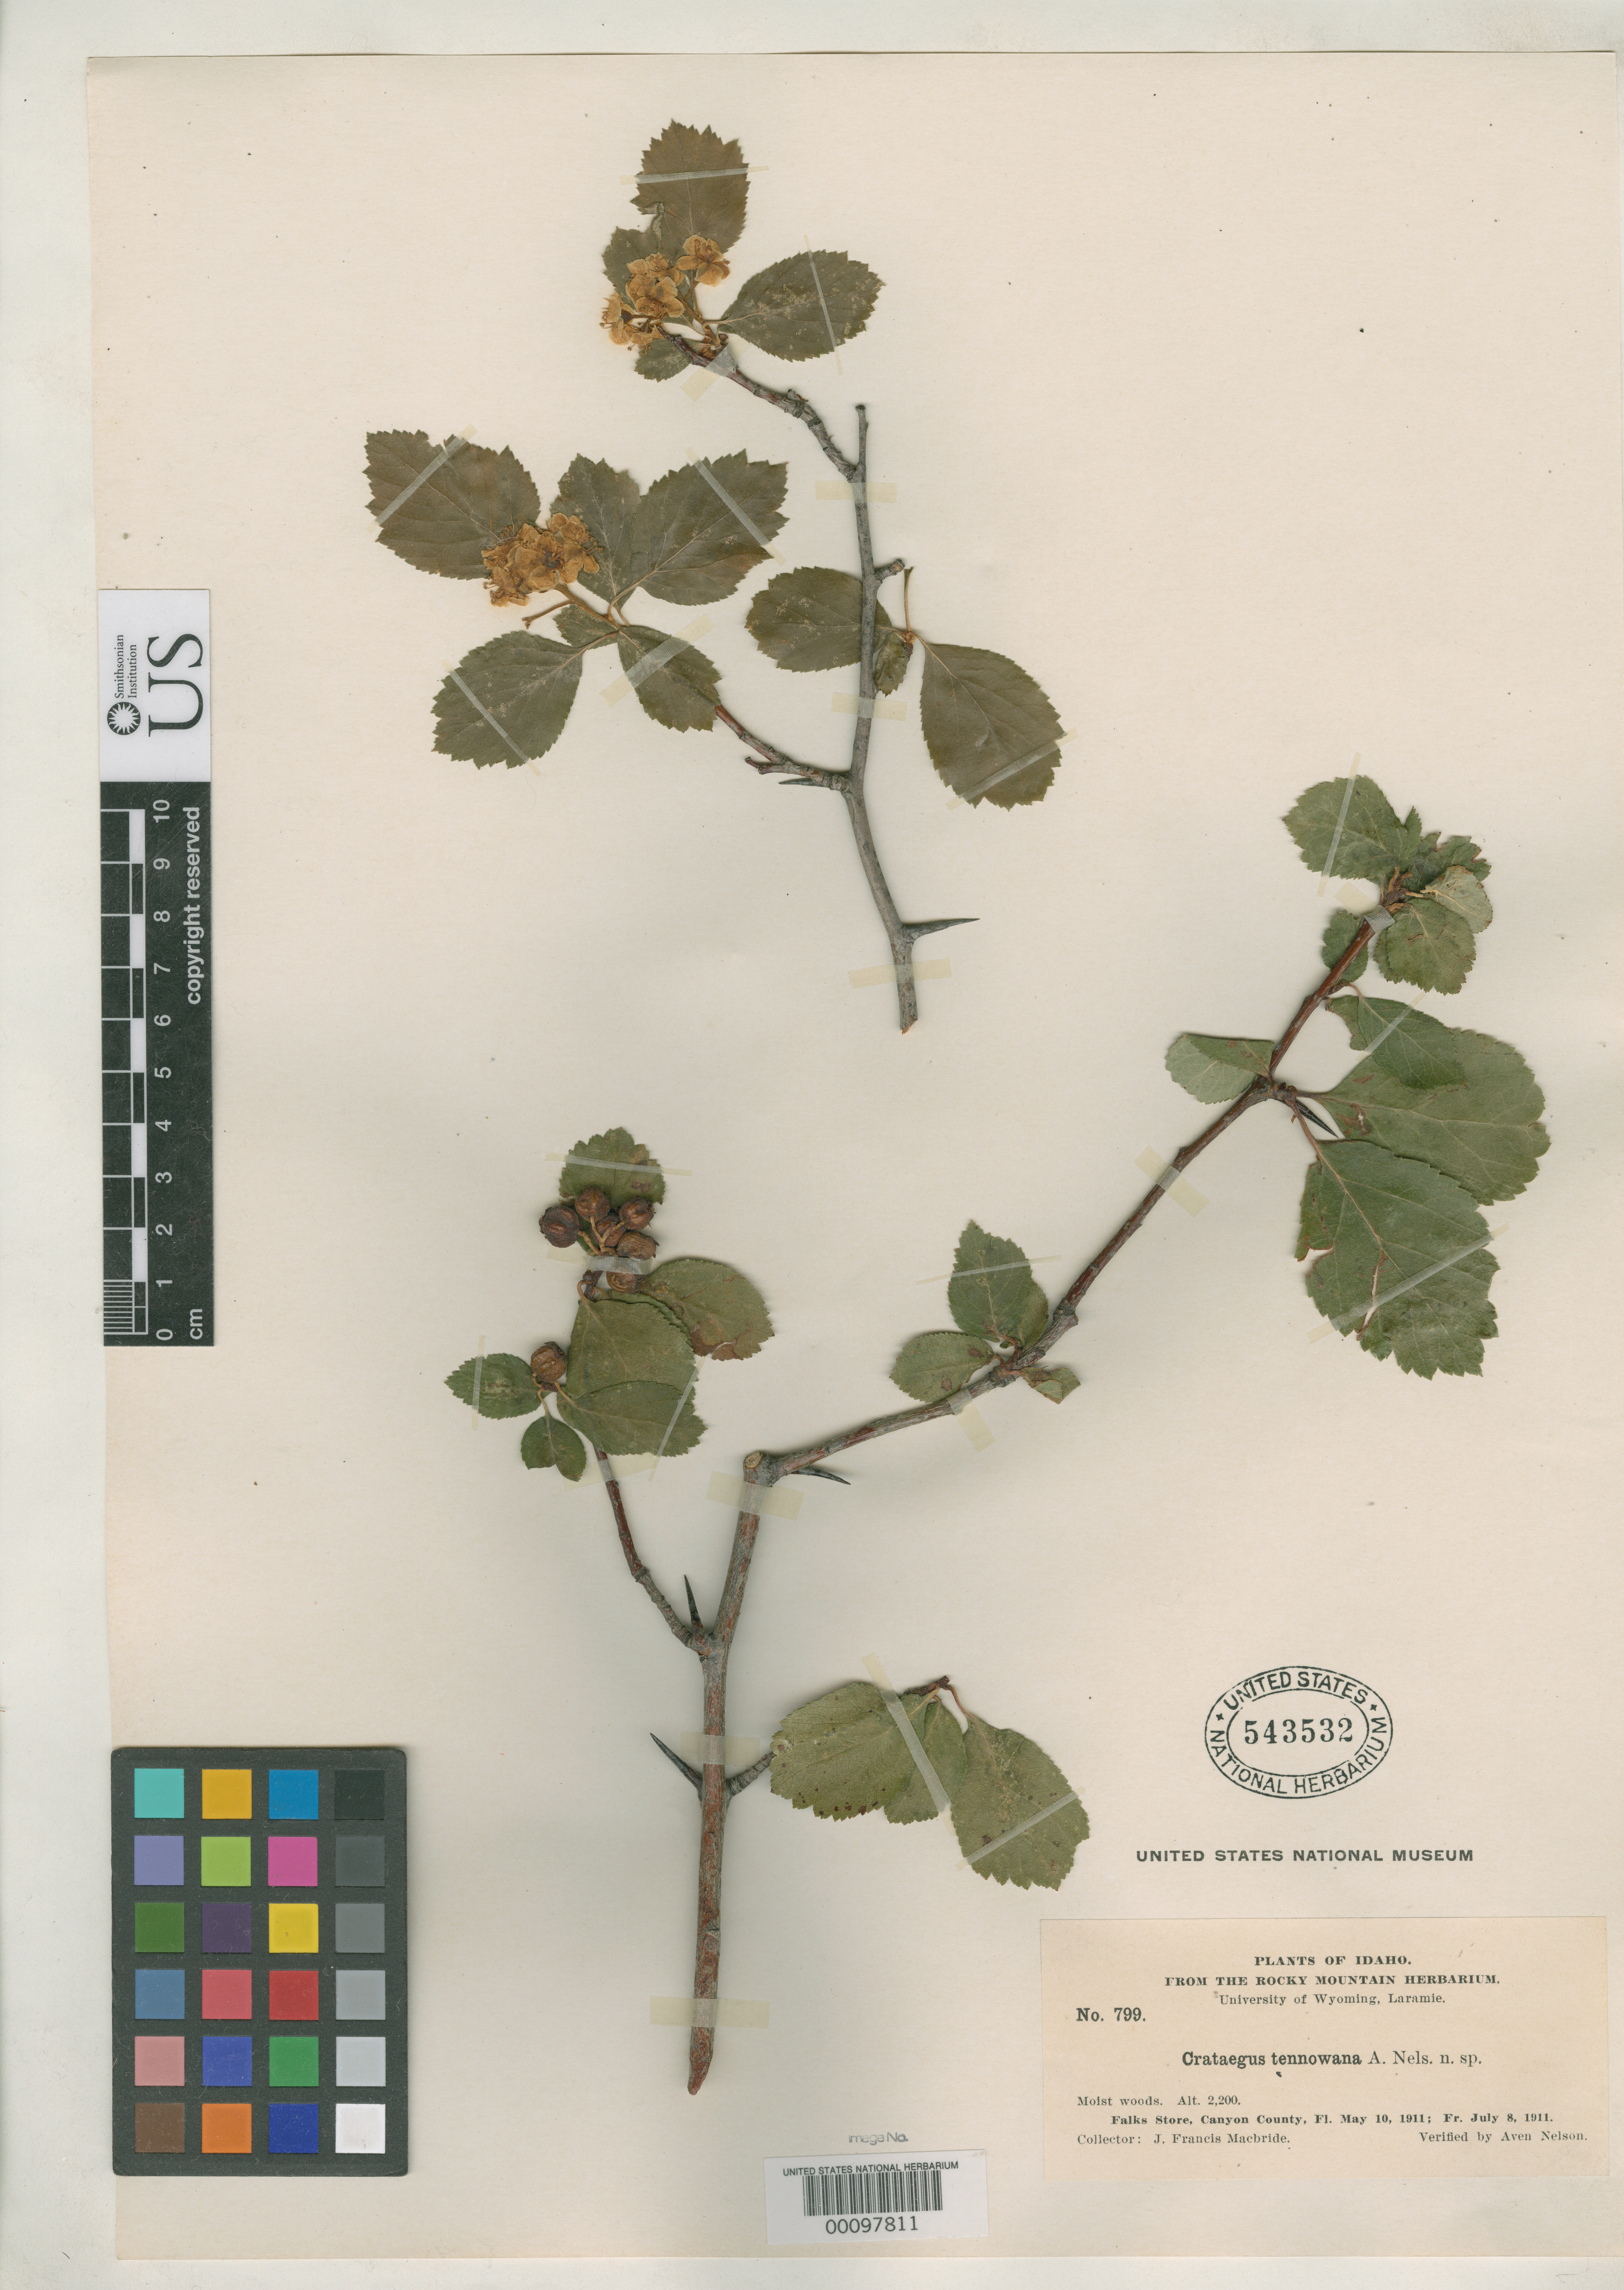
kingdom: Plantae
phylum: Tracheophyta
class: Magnoliopsida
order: Rosales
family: Rosaceae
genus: Crataegus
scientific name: Crataegus tennowana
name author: A. Nelson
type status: Isotype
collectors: J. F. Macbride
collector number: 799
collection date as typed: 10 May 1911 and 08 Jul 1911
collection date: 1911-05-10,1911-07-08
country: United States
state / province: Idaho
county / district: Canyon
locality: Falk's Store.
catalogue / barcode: US 543532